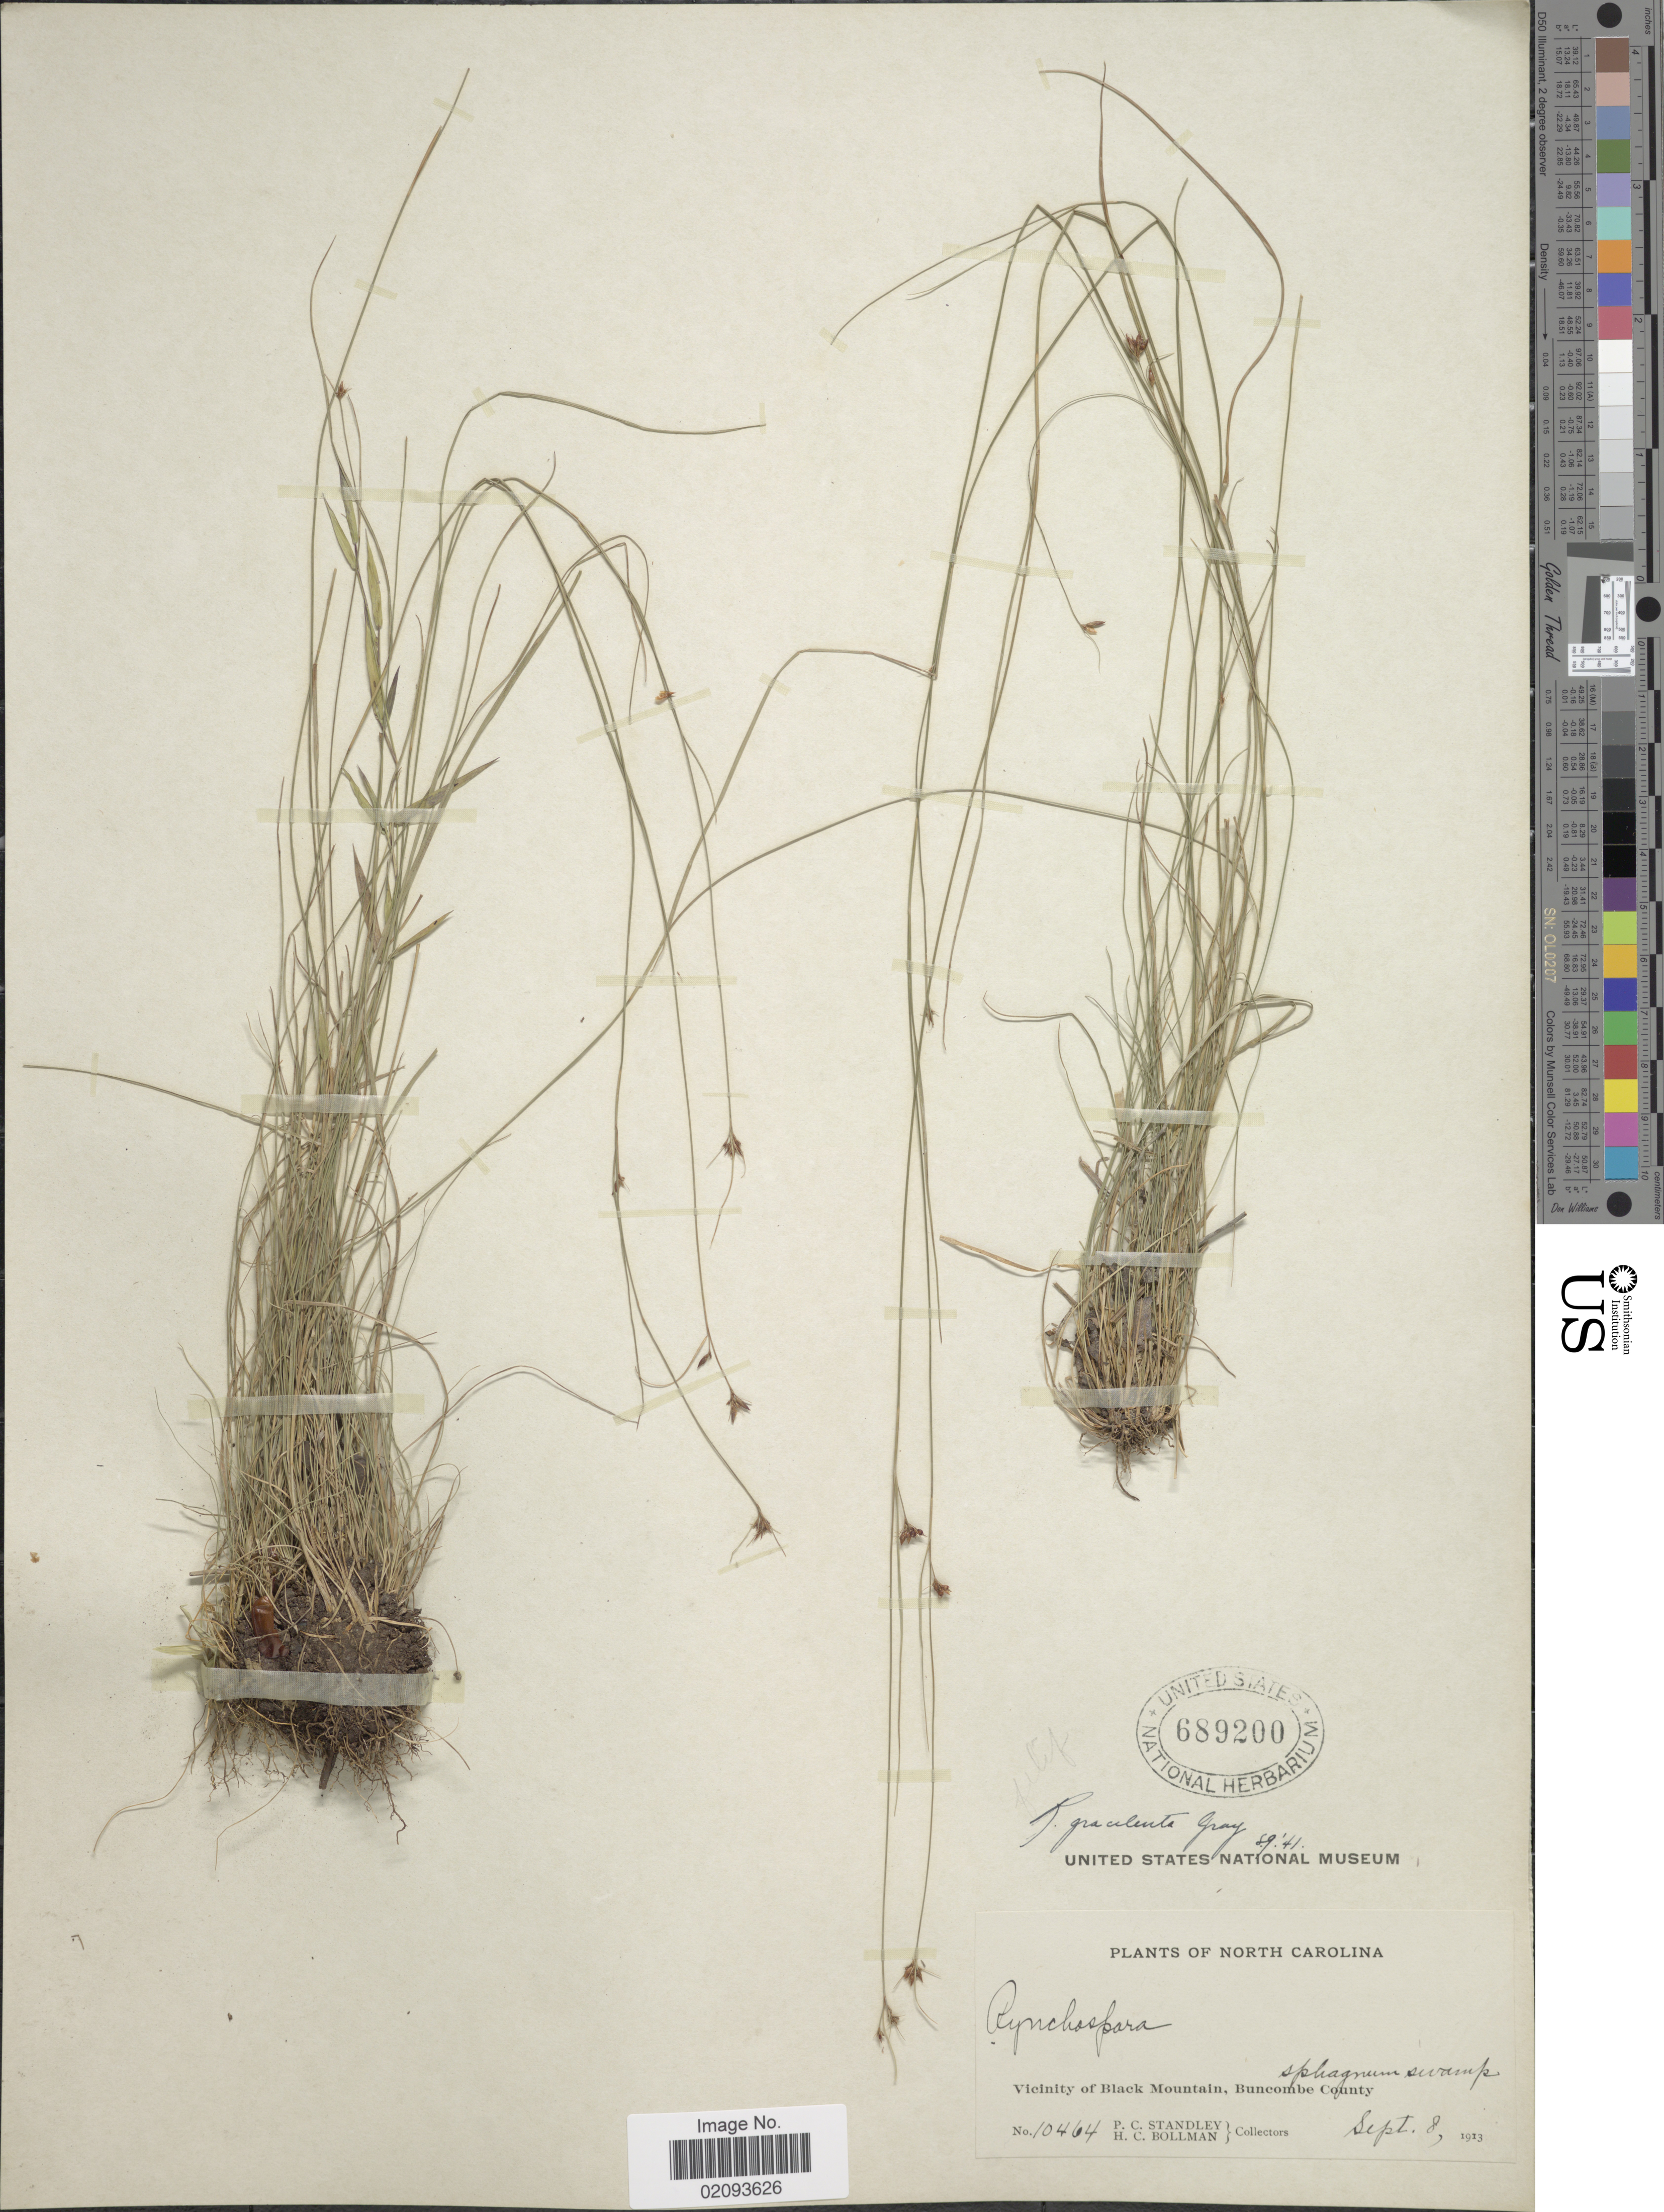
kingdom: Plantae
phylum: Tracheophyta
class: Liliopsida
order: Poales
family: Cyperaceae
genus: Rhynchospora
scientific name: Rhynchospora gracilenta A. Gray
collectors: P. C. Standley & H. C. Bollman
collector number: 10464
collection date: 1913-09-08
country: United States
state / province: North Carolina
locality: Vicinity of Black Mountain, Buncombe County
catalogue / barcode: US 689200